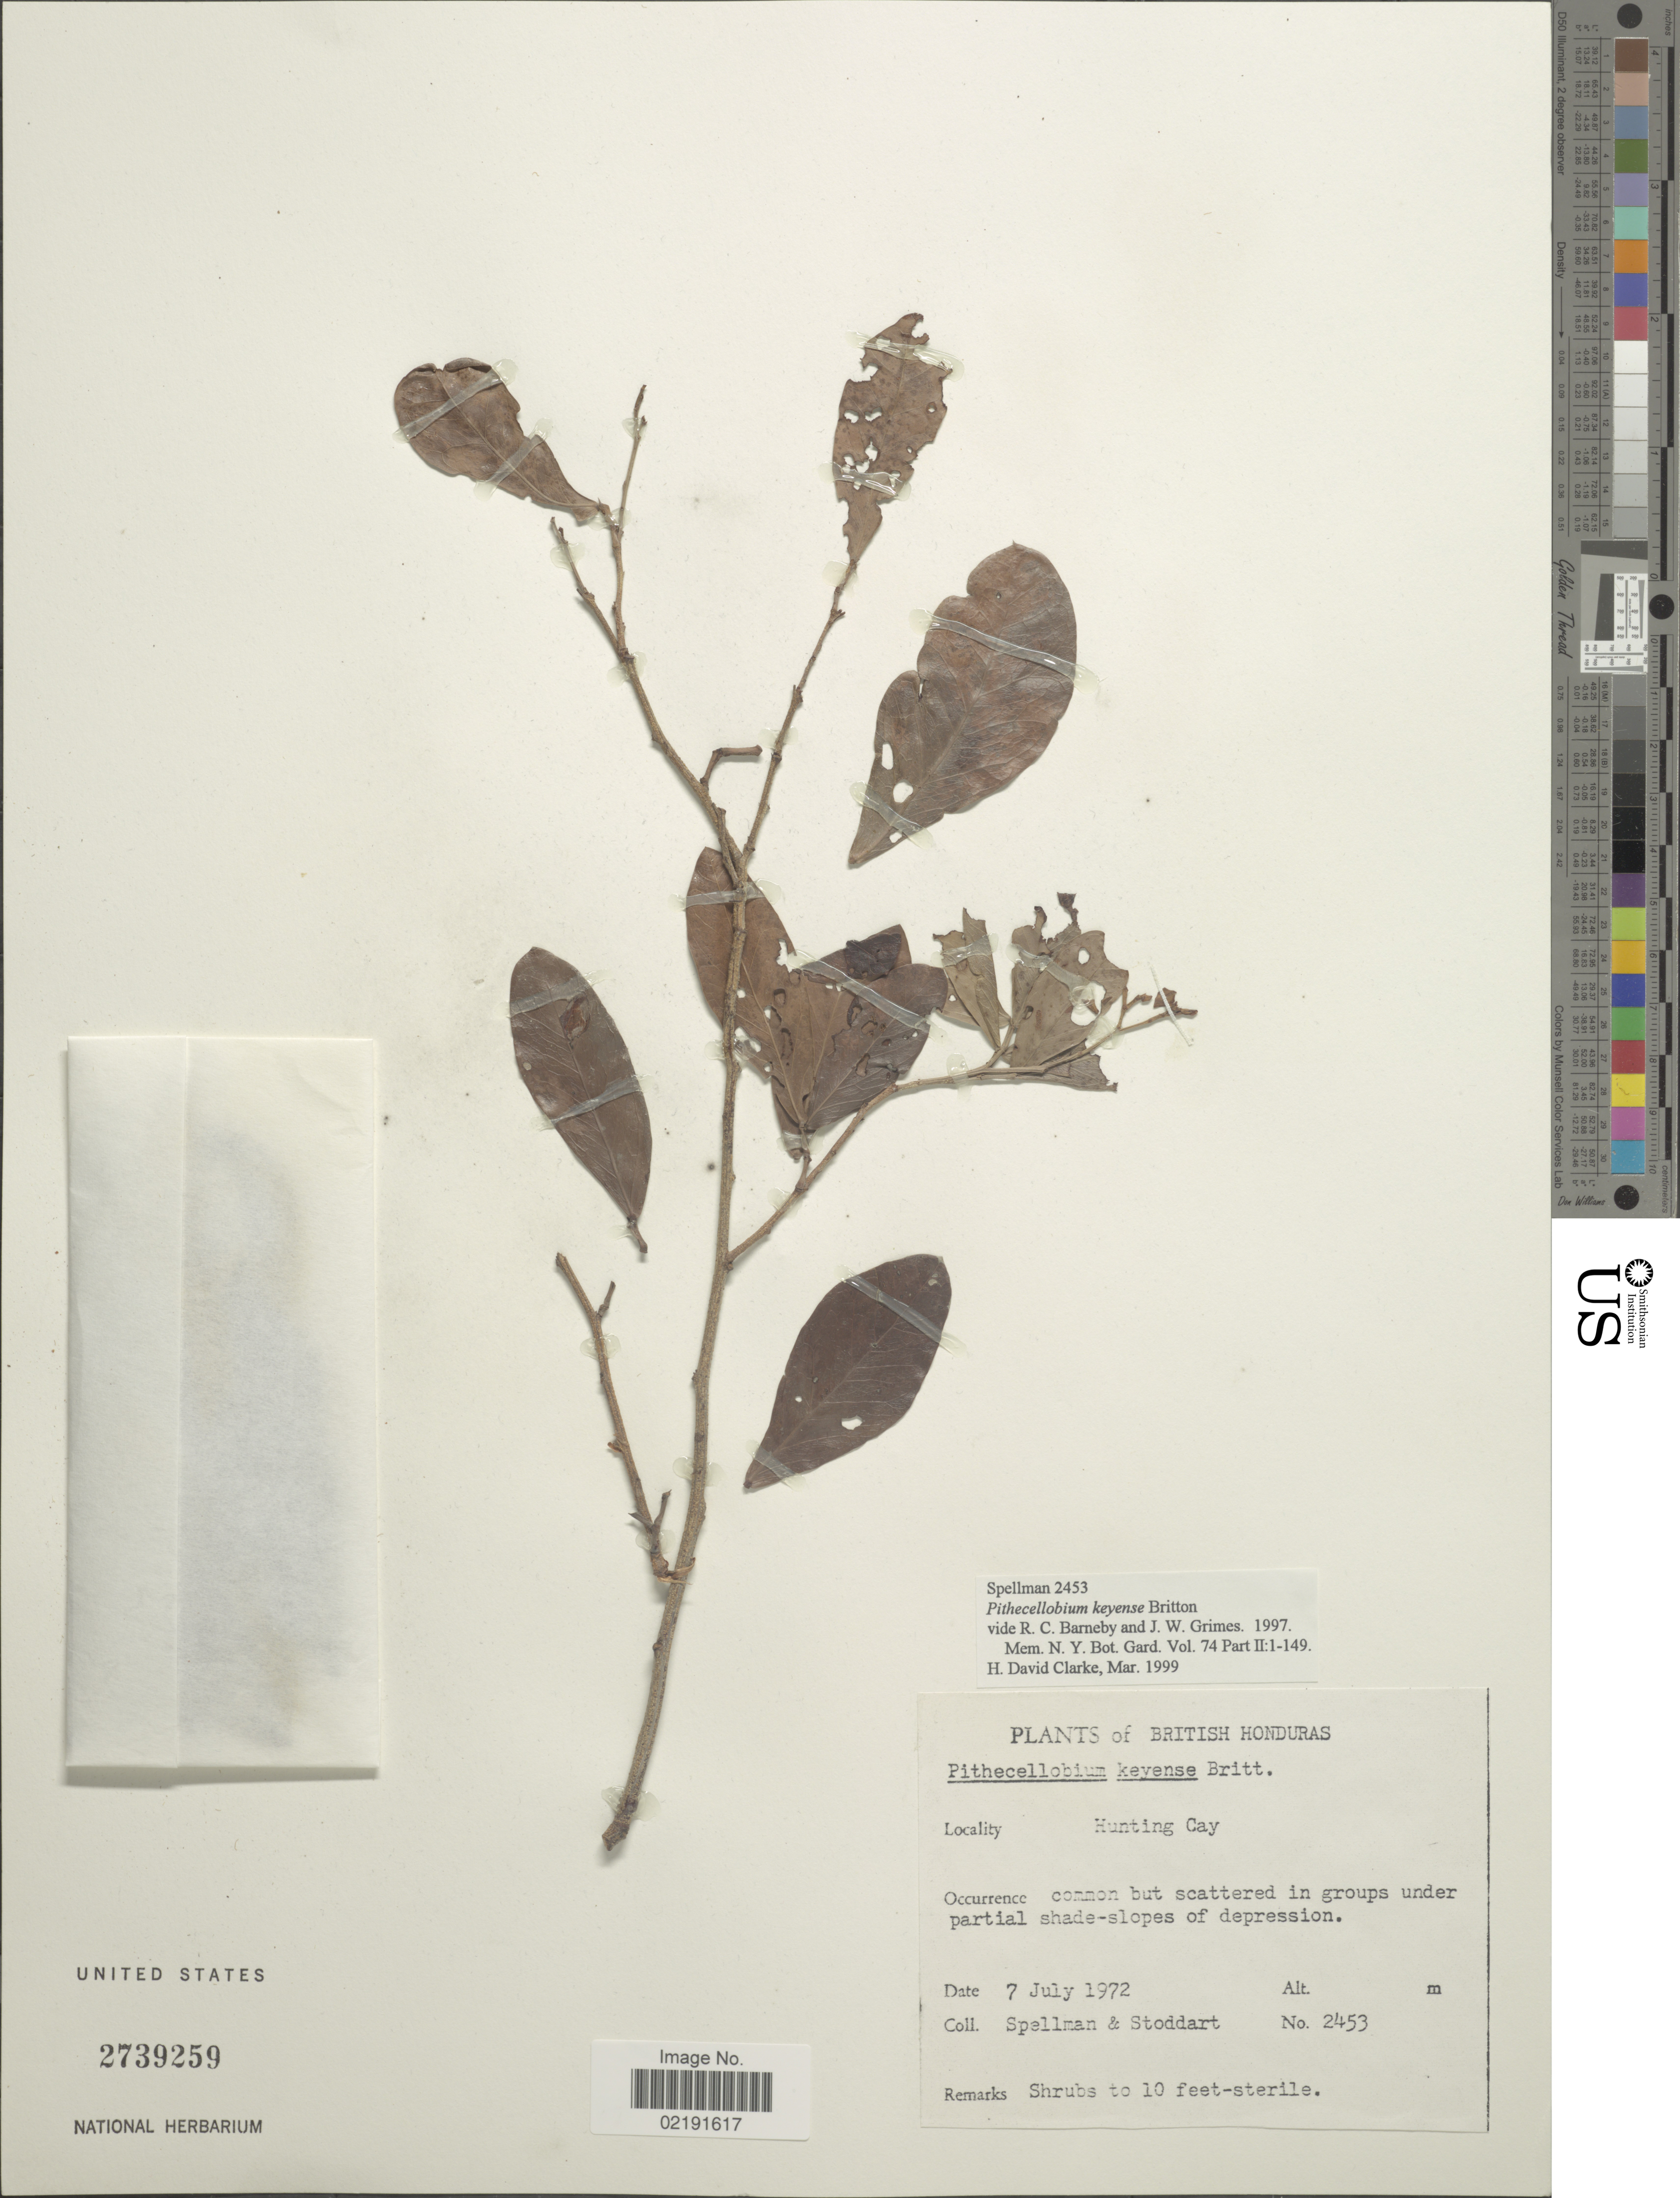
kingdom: Plantae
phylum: Tracheophyta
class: Magnoliopsida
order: Fabales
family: Fabaceae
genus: Pithecellobium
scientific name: Pithecellobium keyense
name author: Britton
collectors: Spellman, -- & -. Stoddart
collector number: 2453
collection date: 1972-07-07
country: Belize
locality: British Honduras. Hunting Cay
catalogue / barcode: US 2739259